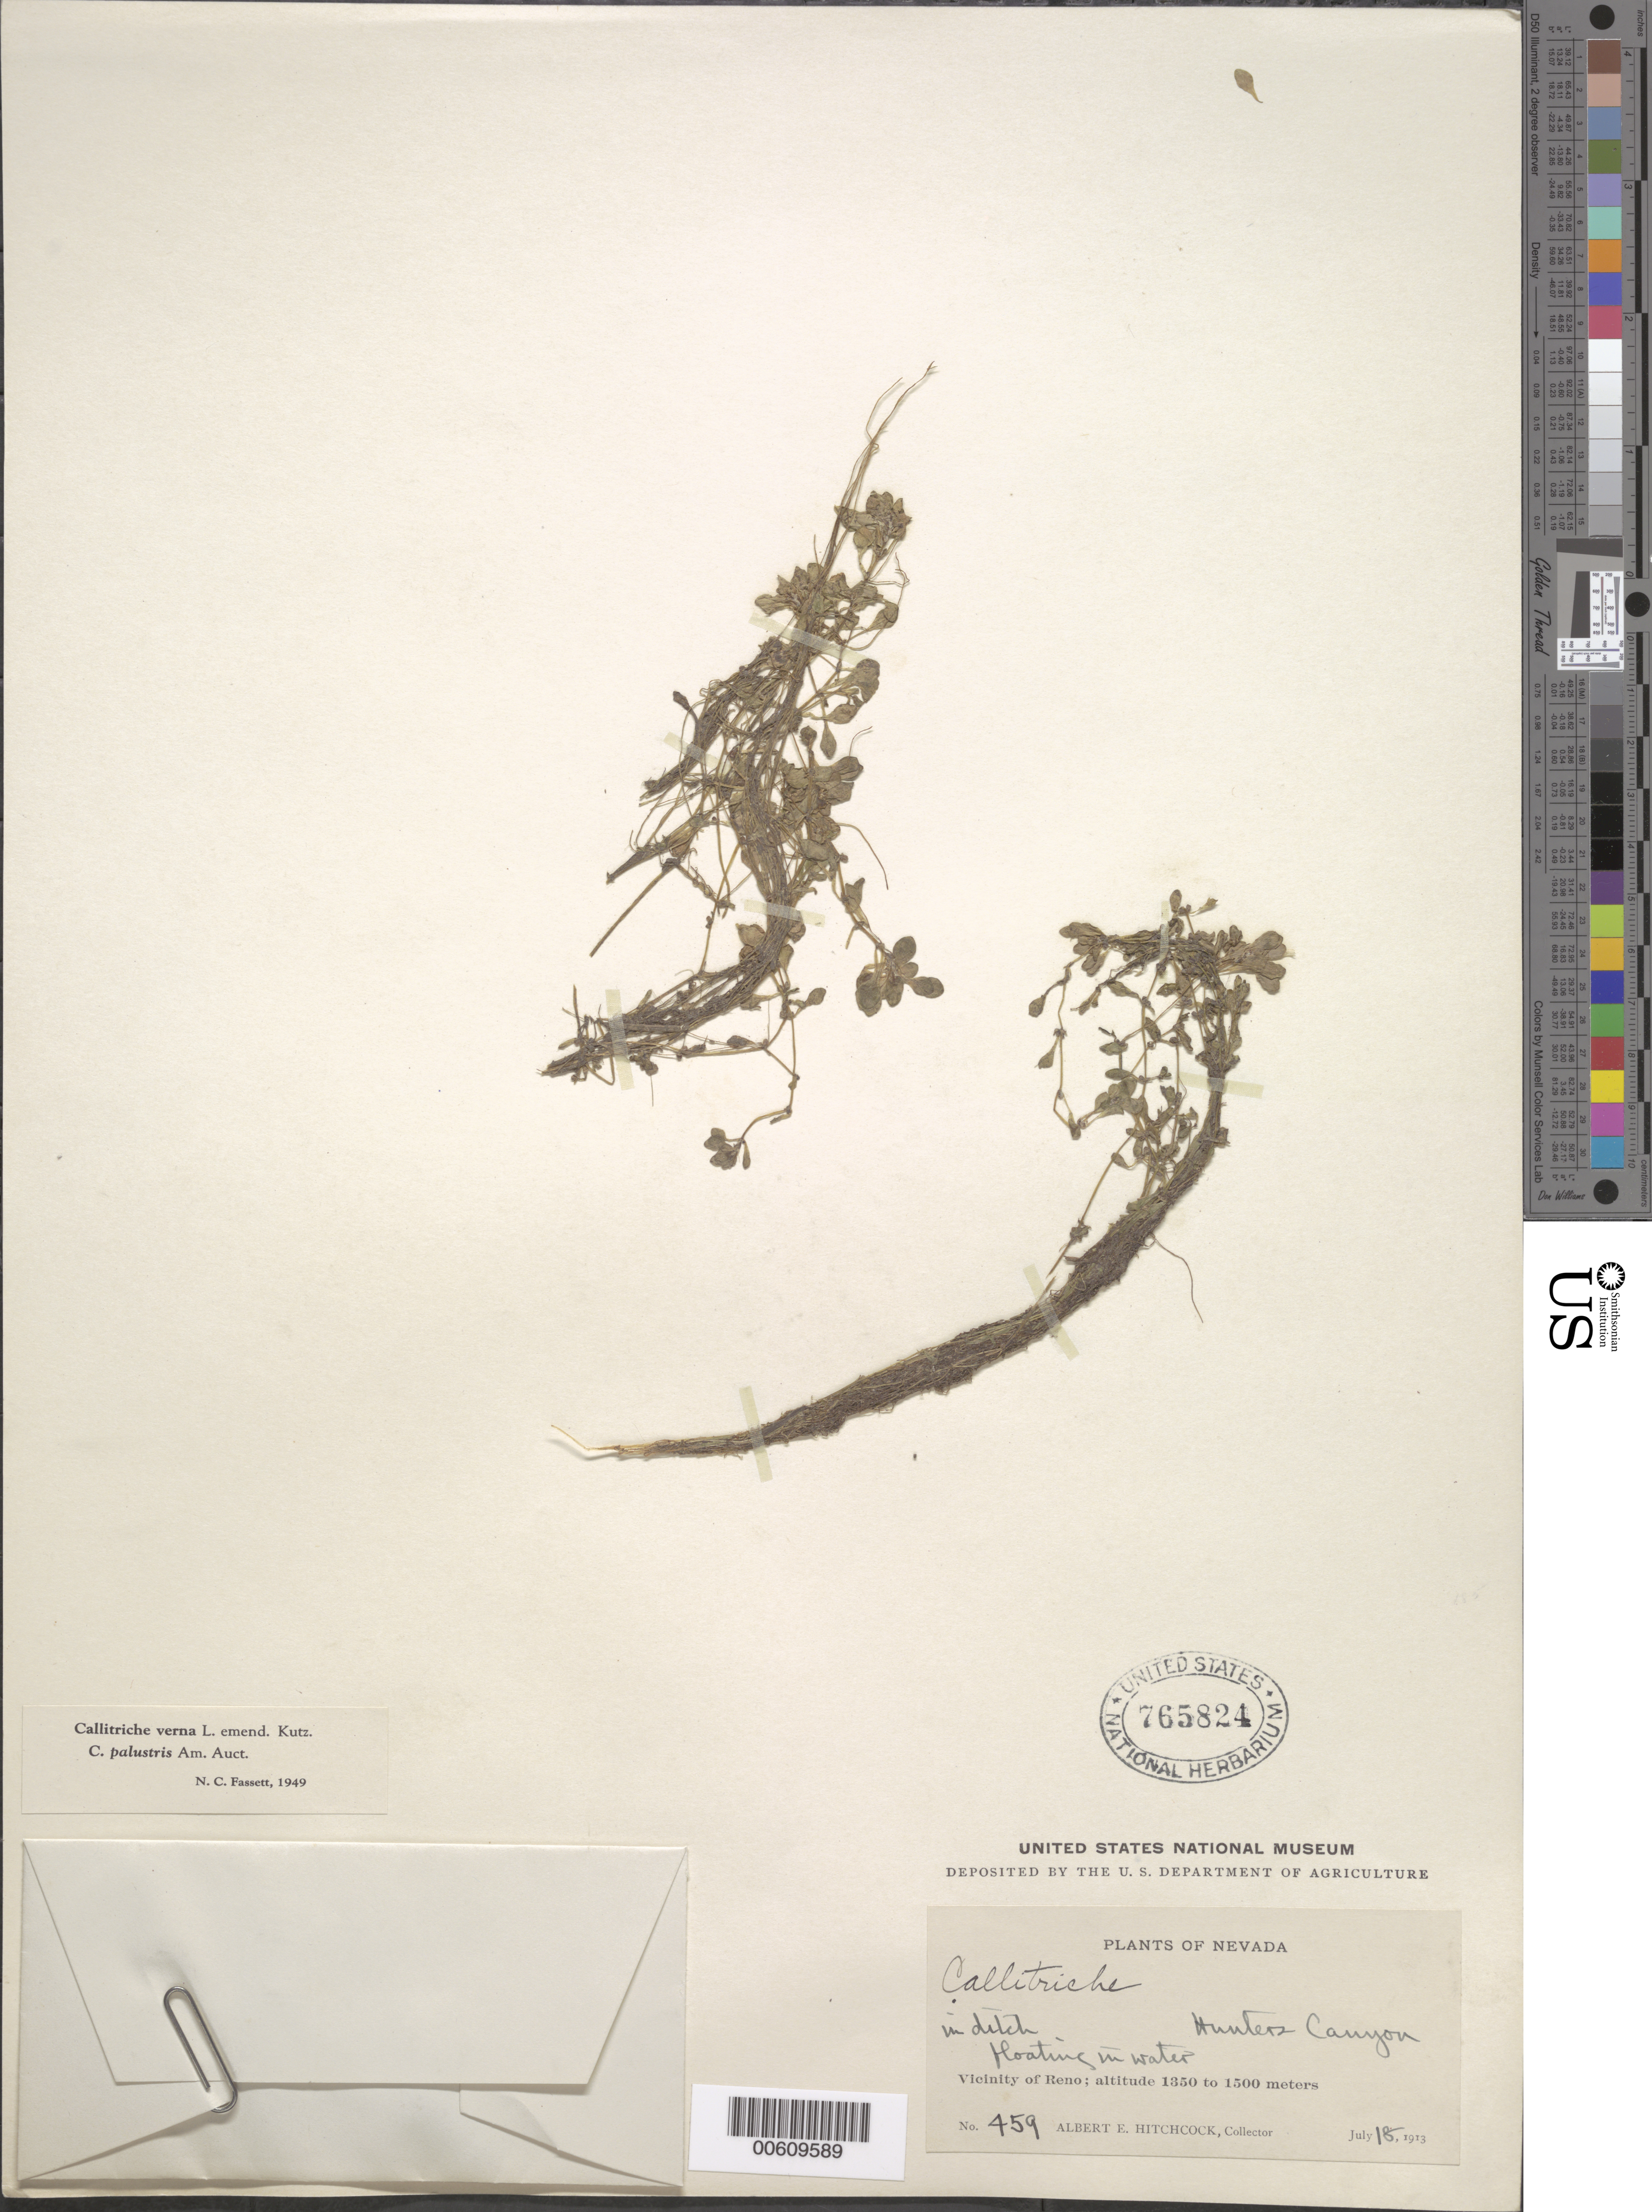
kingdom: Plantae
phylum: Tracheophyta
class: Magnoliopsida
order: Lamiales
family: Plantaginaceae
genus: Callitriche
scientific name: Callitriche verna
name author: L.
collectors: A. S. Hitchcock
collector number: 459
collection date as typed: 18 Jul 1913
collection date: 1913-07-18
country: United States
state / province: Nevada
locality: Renos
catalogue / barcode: US 765824